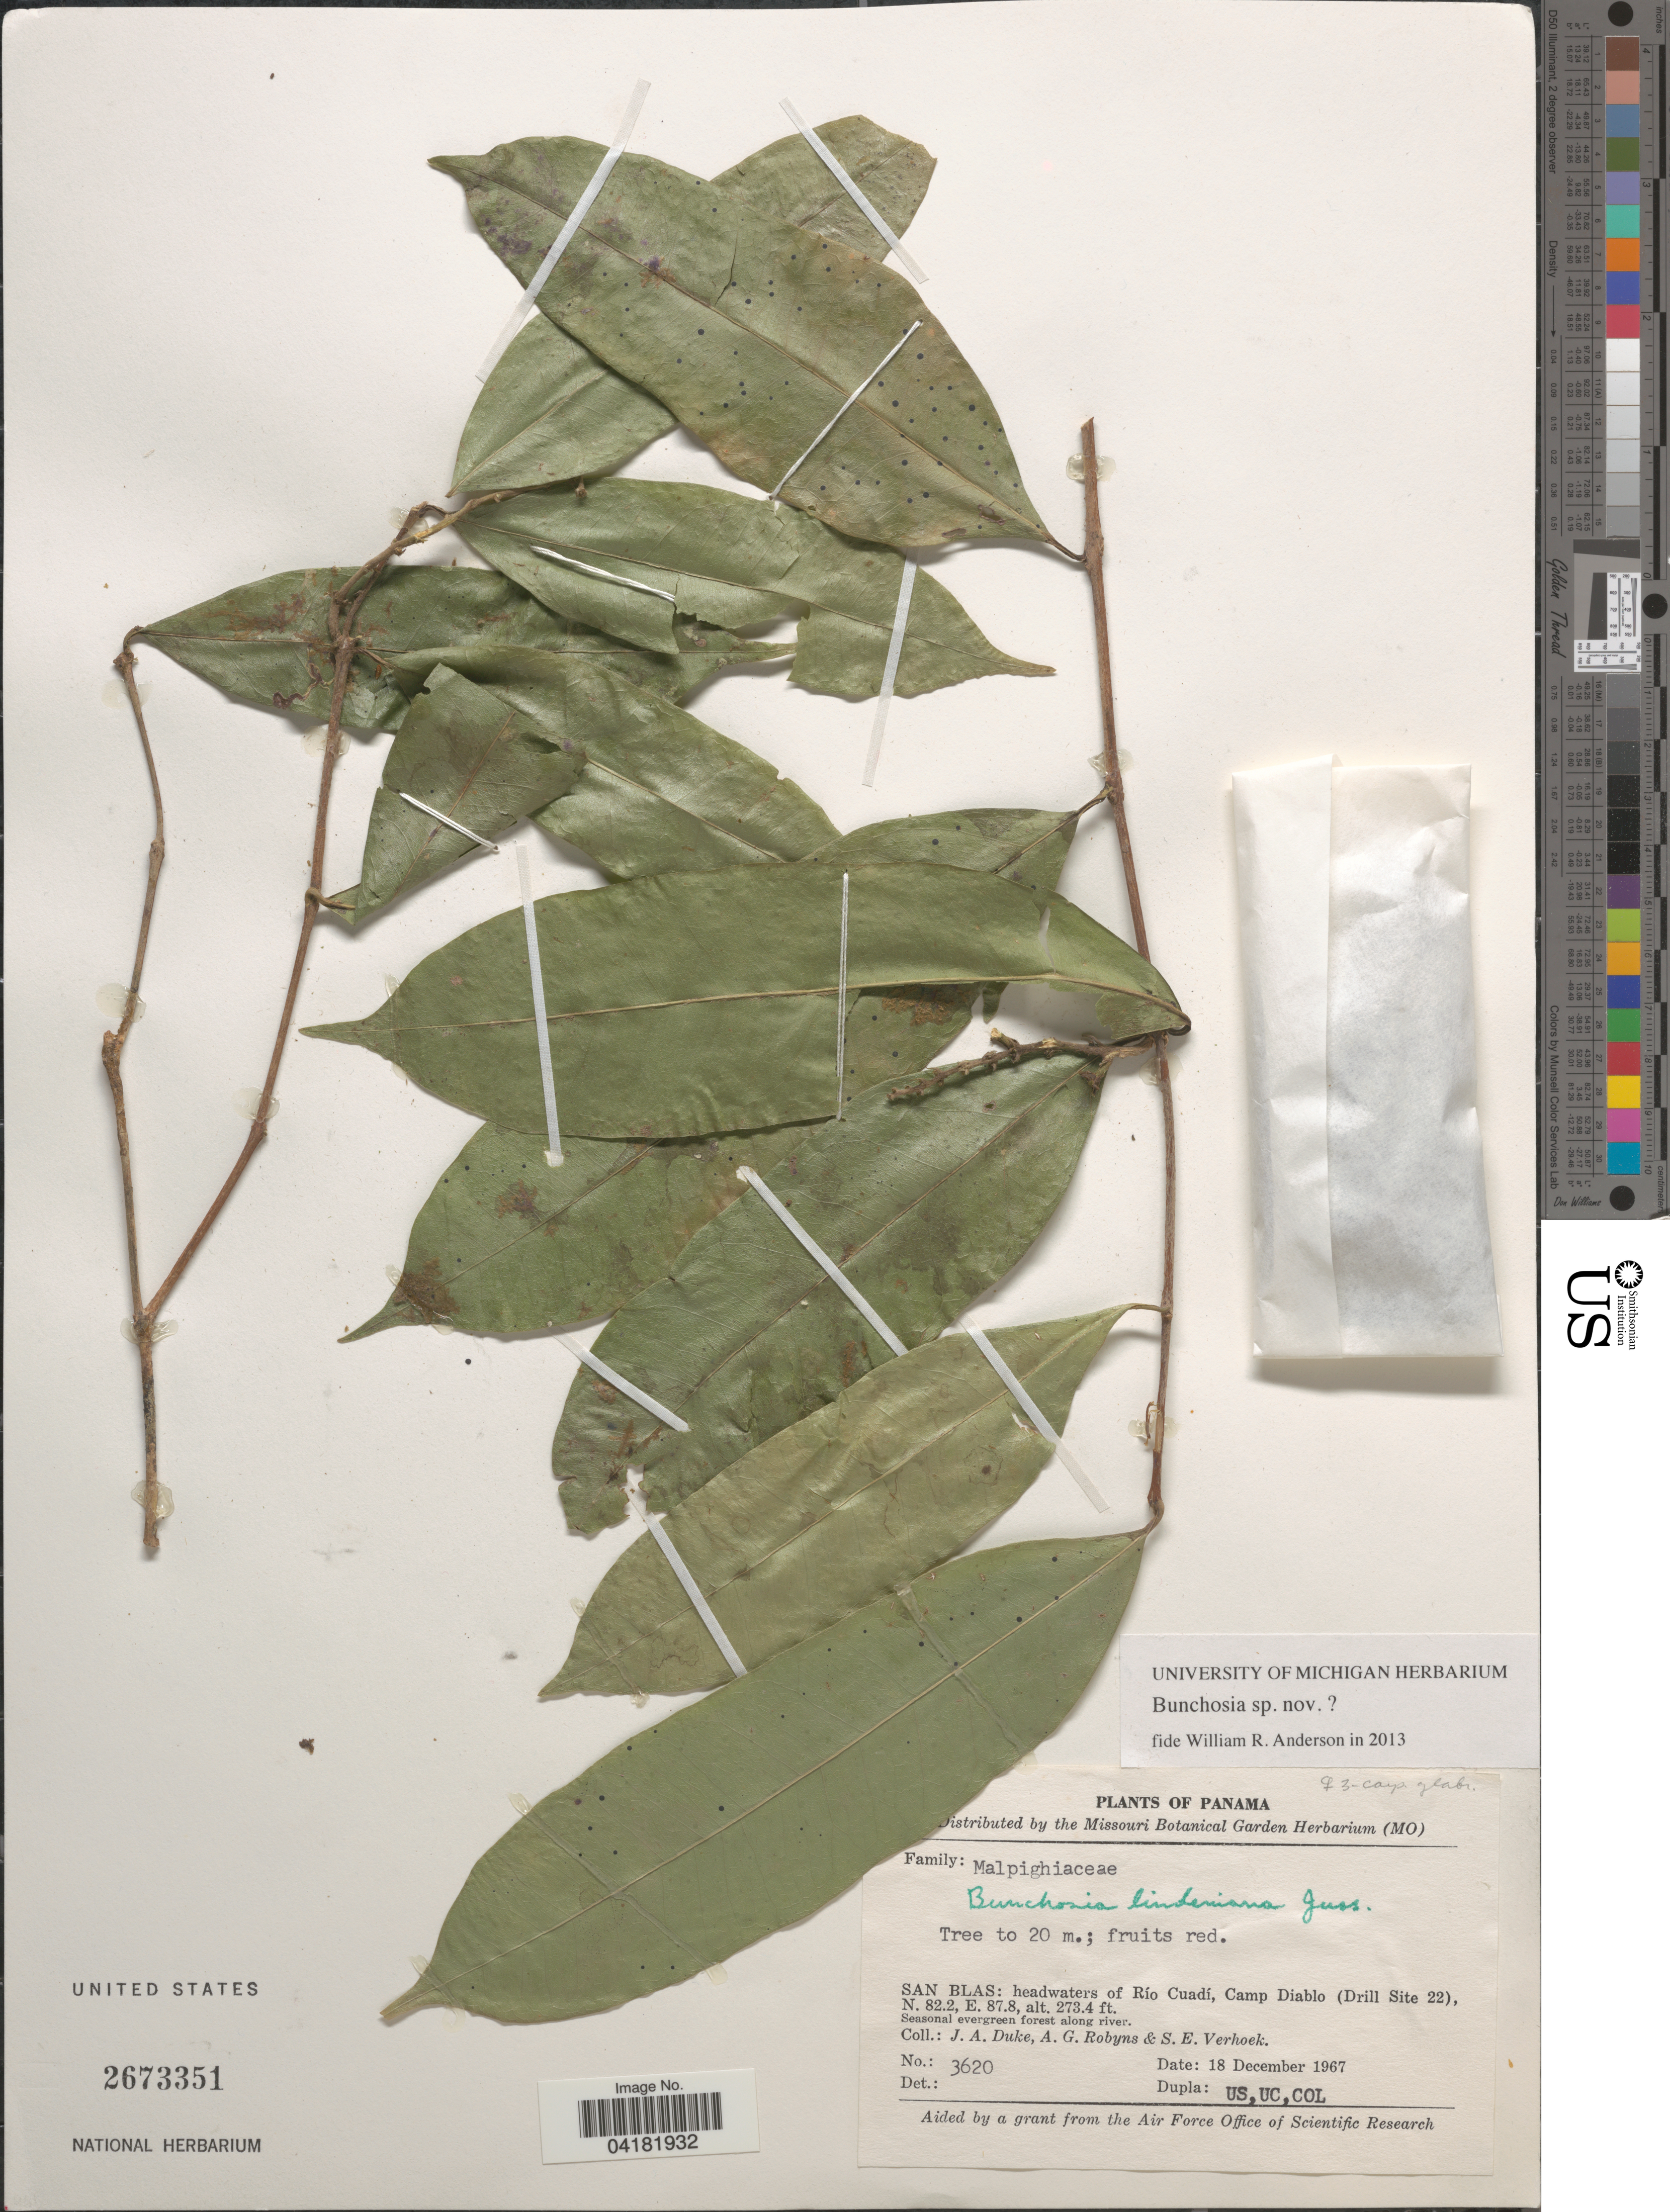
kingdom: Plantae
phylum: Tracheophyta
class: Magnoliopsida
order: Malpighiales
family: Malpighiaceae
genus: Bunchosia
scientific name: Bunchosia sp.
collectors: J. A. Duke, A. G. Robyns & S. Verhoek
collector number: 3620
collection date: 1967-12-18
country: Panama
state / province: Kuna Yala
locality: San Blas: headwaters of Río Cuadí, Camp Diablo (Drill Site 22). Along river.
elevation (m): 83.3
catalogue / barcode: US 2673351